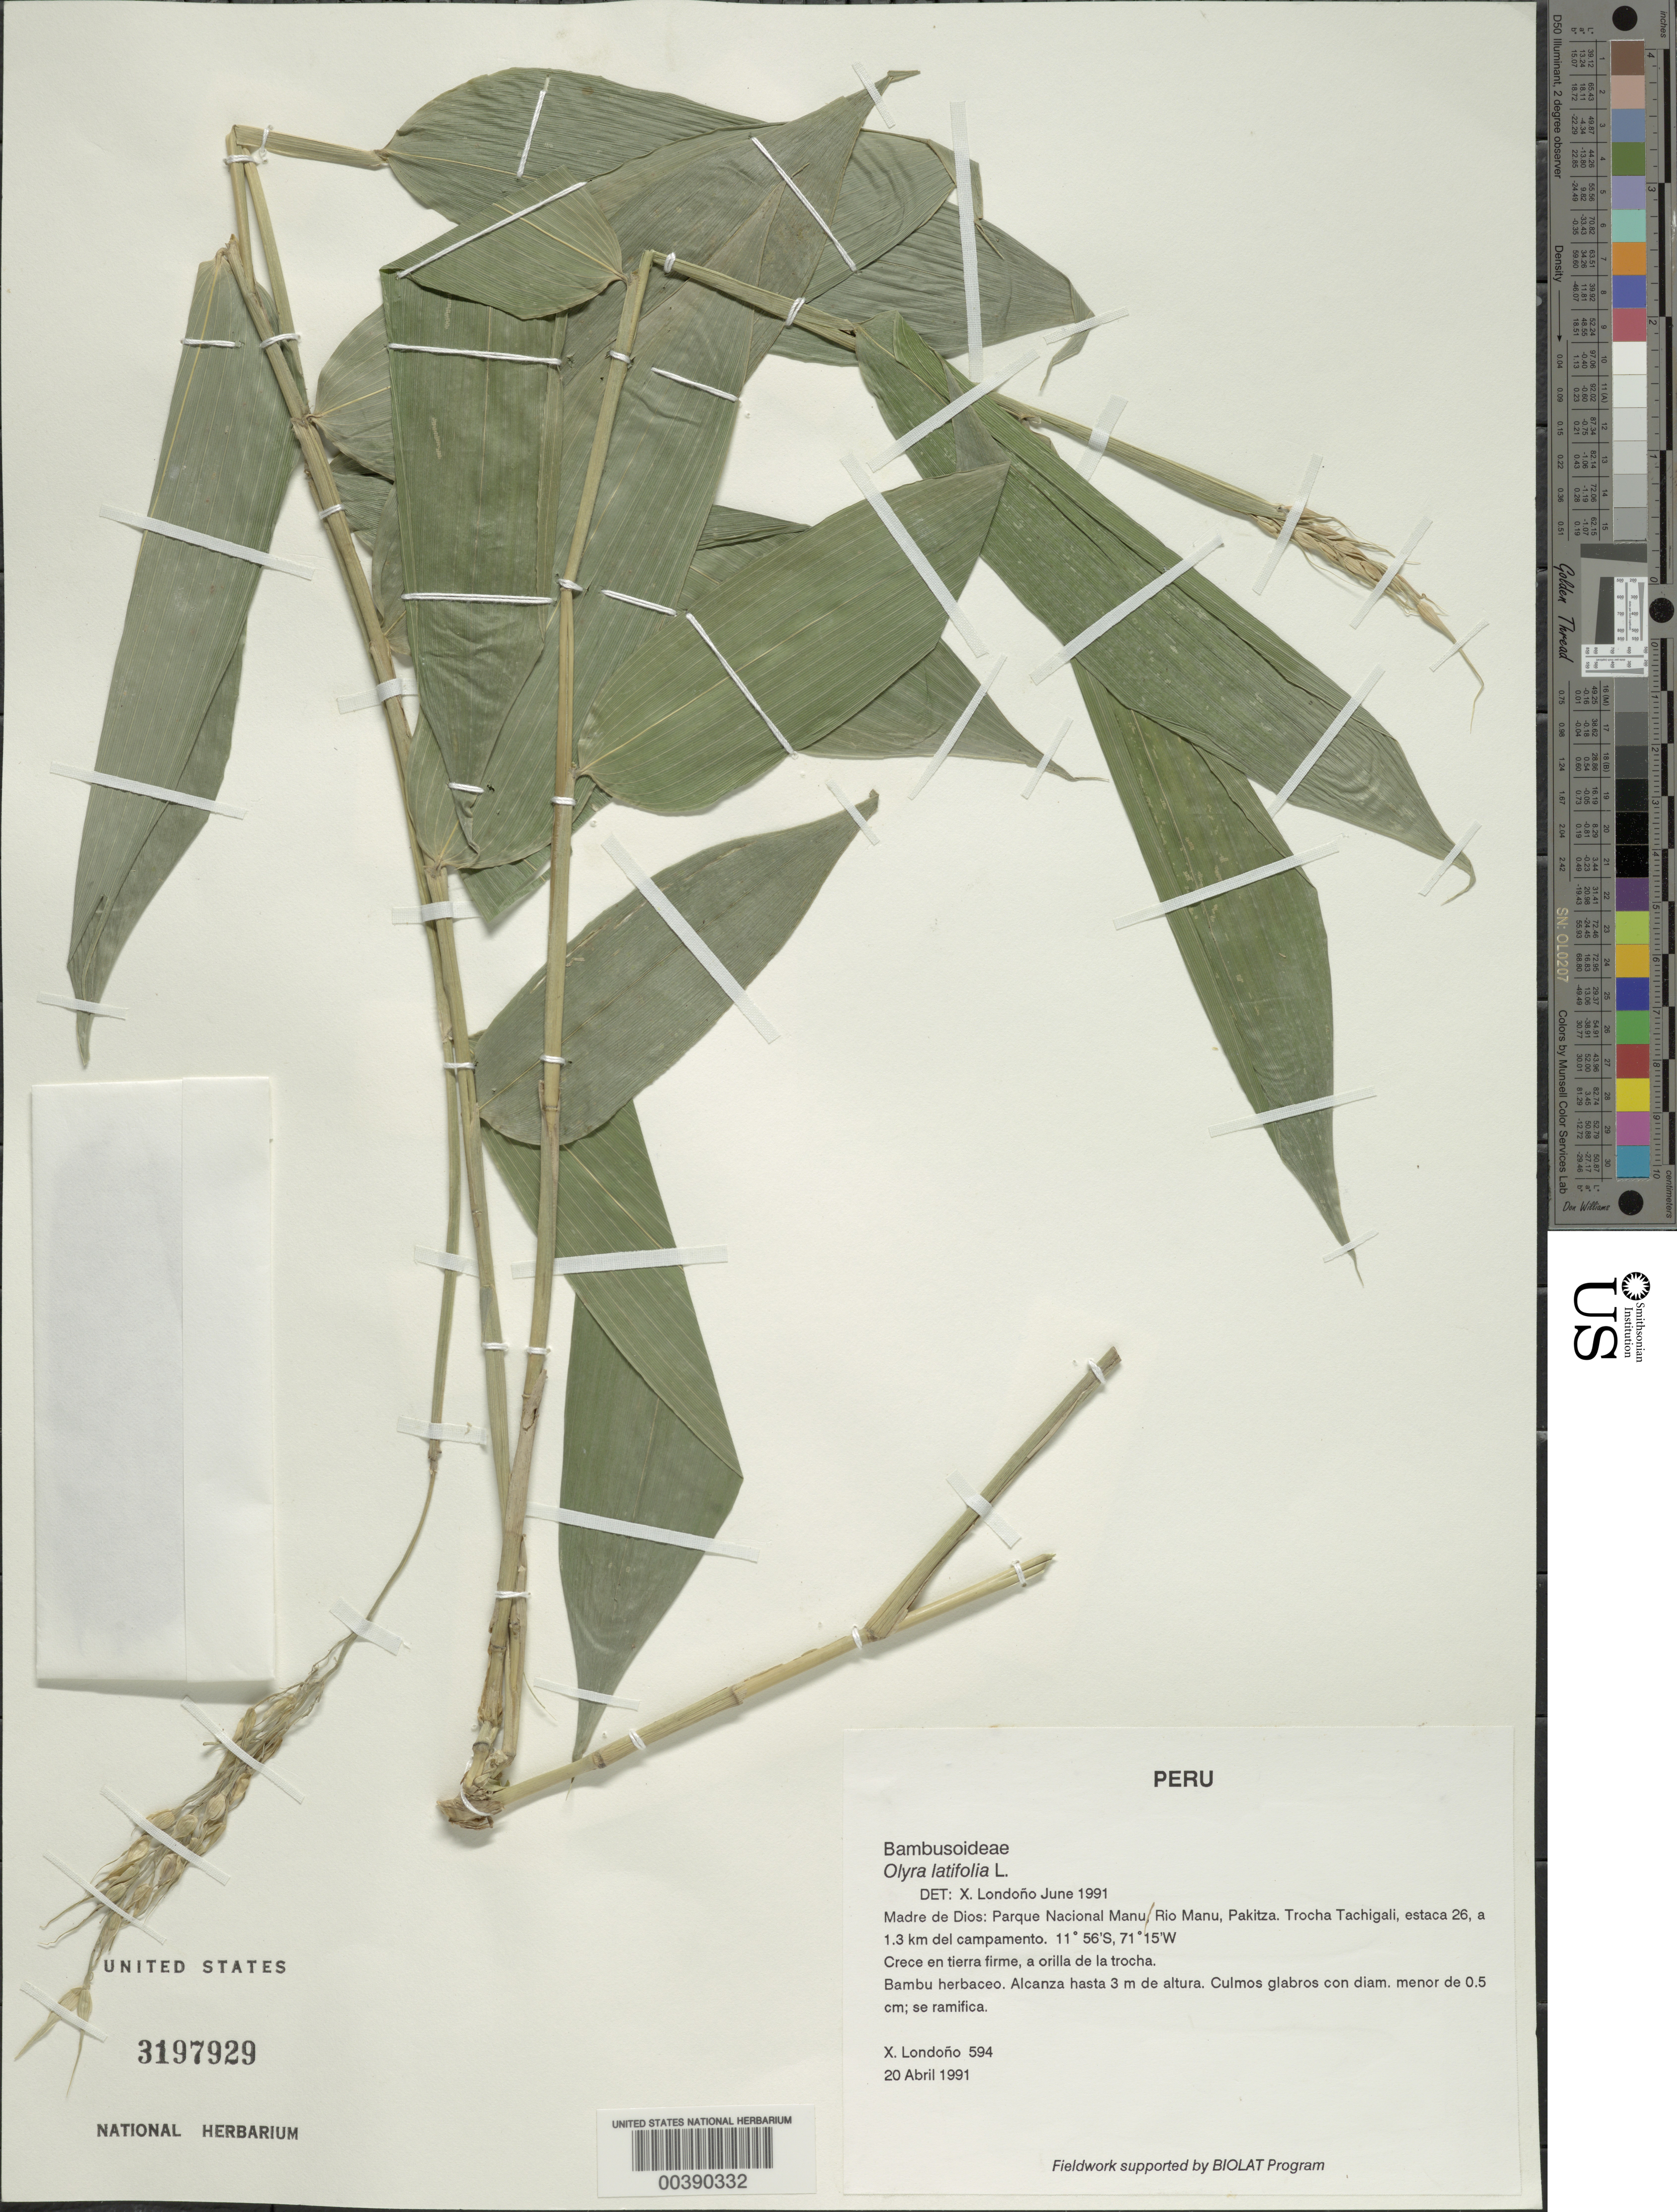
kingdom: Plantae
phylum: Tracheophyta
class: Liliopsida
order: Poales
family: Poaceae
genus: Olyra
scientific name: Olyra latifolia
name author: L.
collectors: X. Londoño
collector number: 594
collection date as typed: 20 Apr 1991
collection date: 1991-04-20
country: Peru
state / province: Madre de Dios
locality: Parque nacional manu, rio manu, pakitza; troncal tachigali, estaca 26, a 1.3 km del campamento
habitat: Tierra firme, a orilla de la trocha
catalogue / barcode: US 3197929